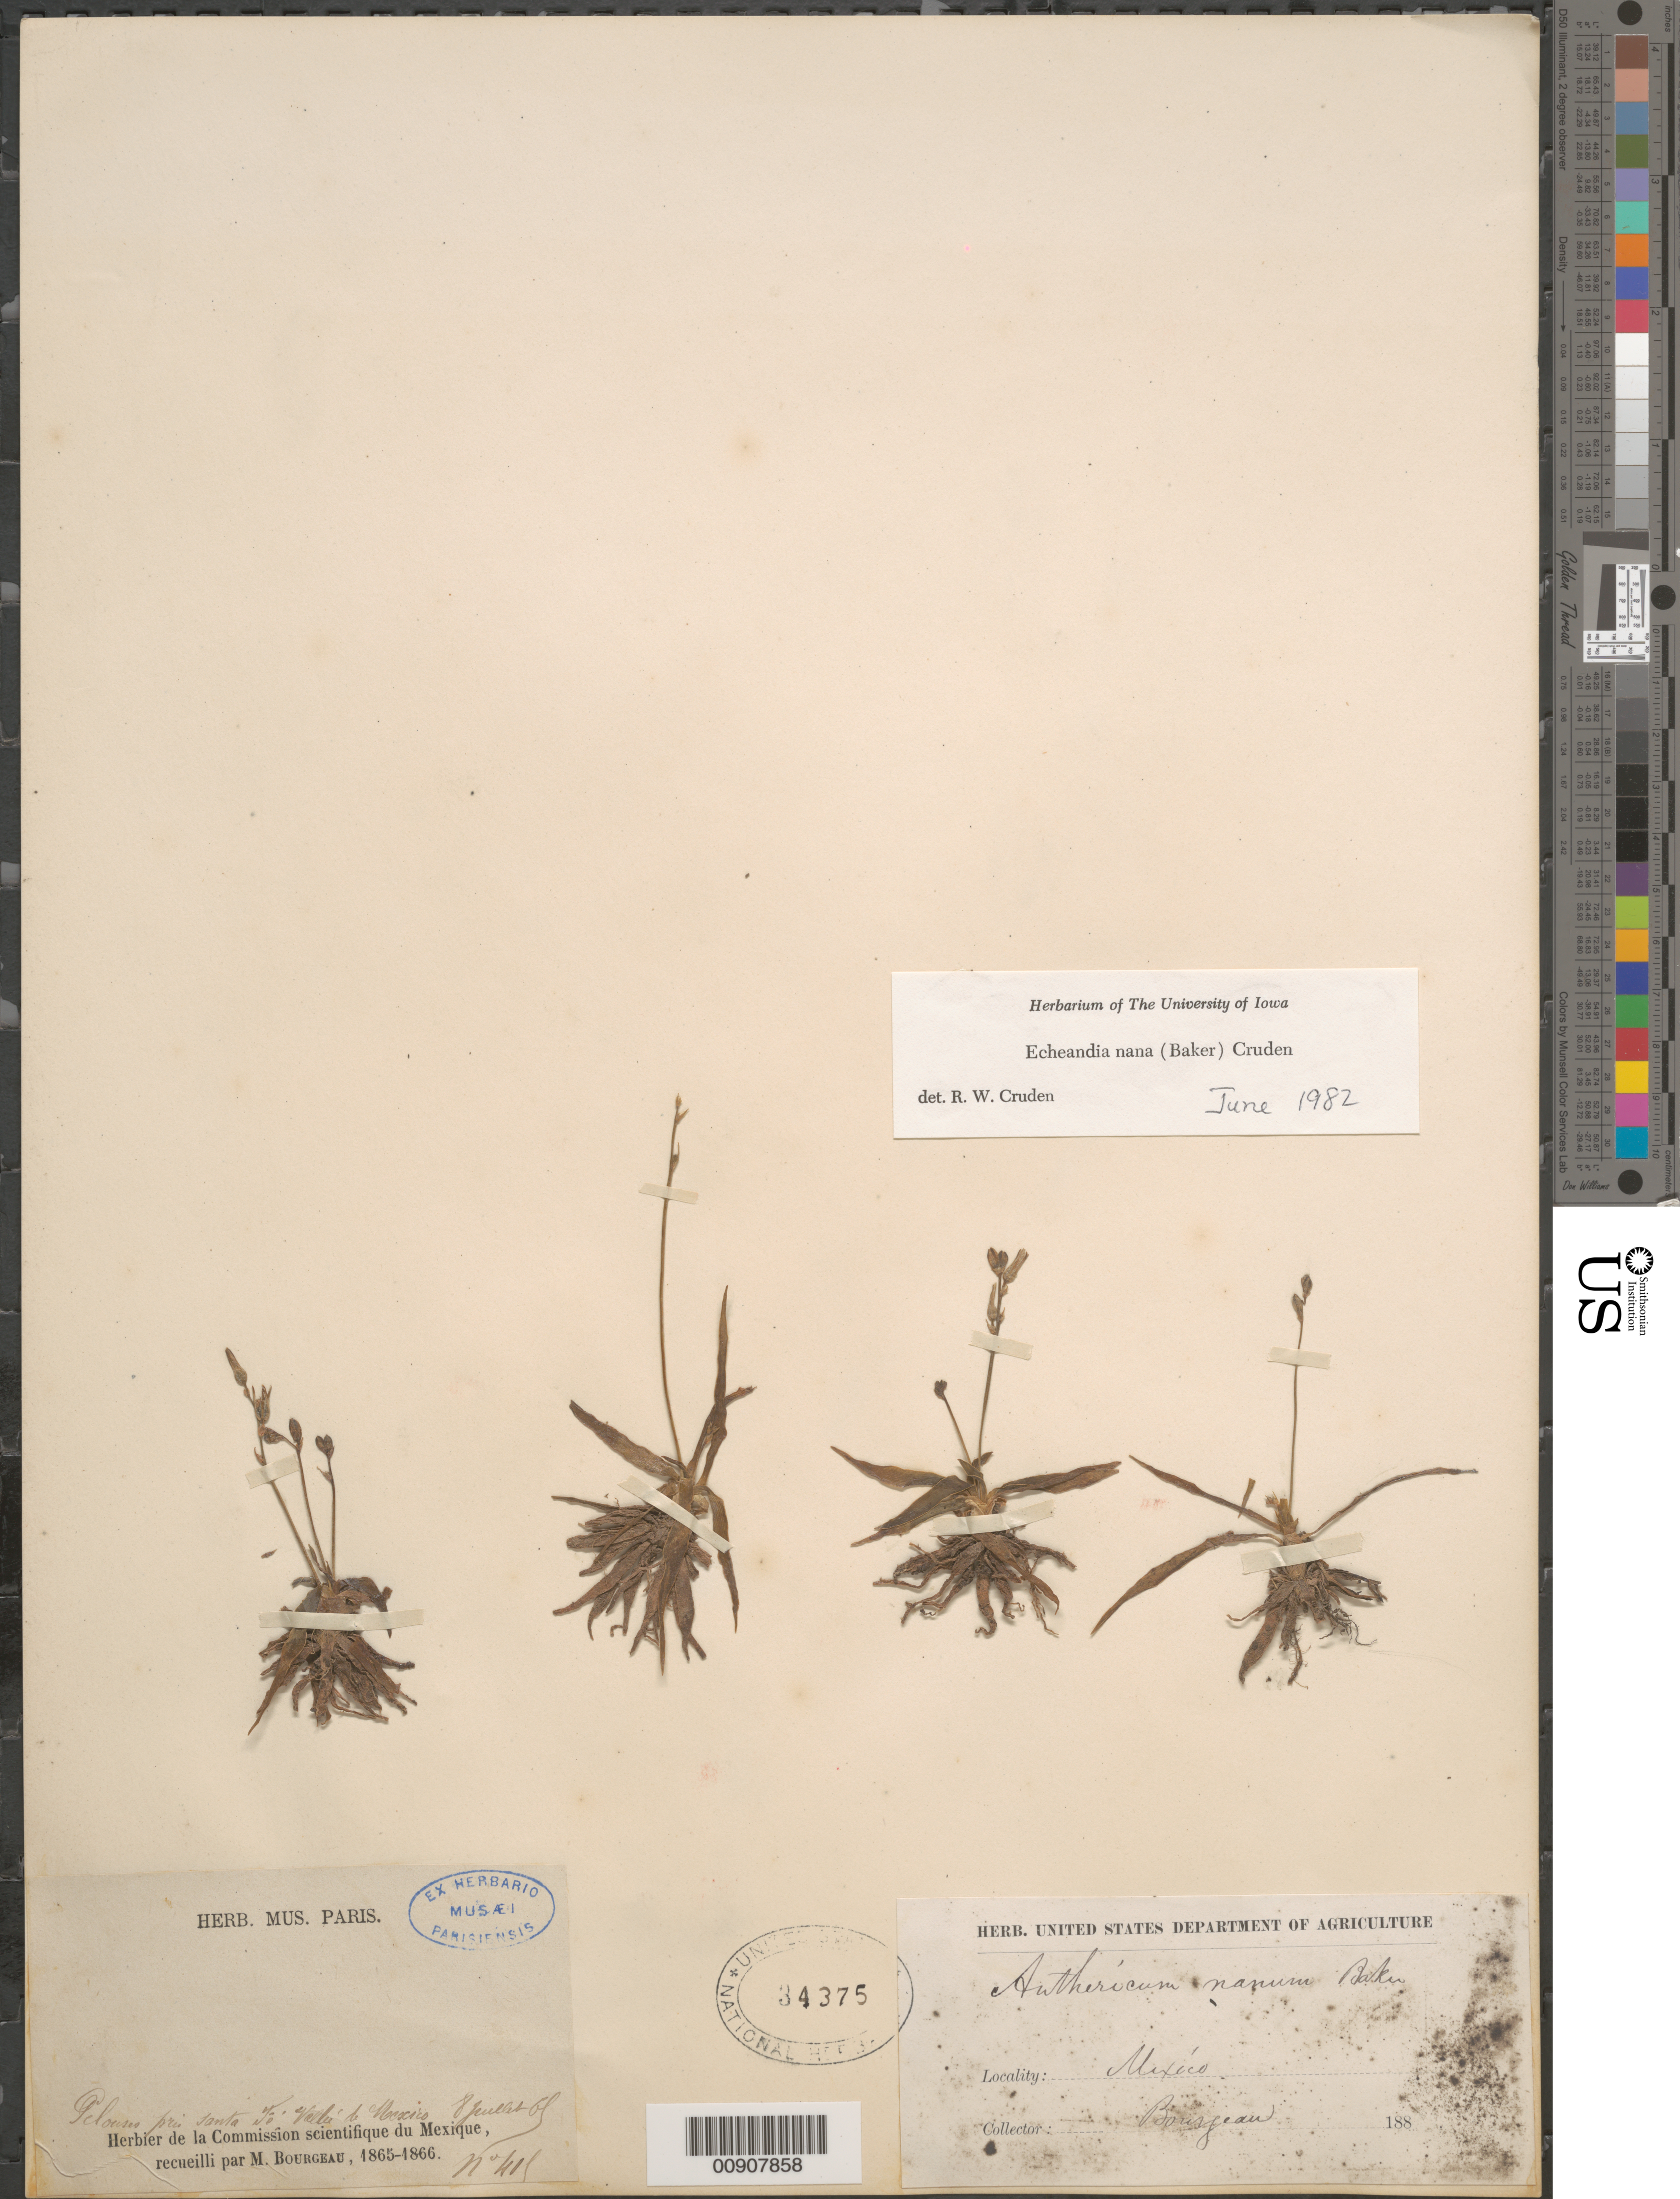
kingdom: Plantae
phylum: Tracheophyta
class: Liliopsida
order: Asparagales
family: Asparagaceae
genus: Echeandia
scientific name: Echeandia nana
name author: (Baker) Cruden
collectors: E. Bourgeau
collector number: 415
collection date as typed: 08 Jul 1865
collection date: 1865-07-08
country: Mexico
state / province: Distrito Federal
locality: Prés Santa Fé, Vallée de Mexico.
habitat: Pelouses.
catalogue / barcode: US 34375